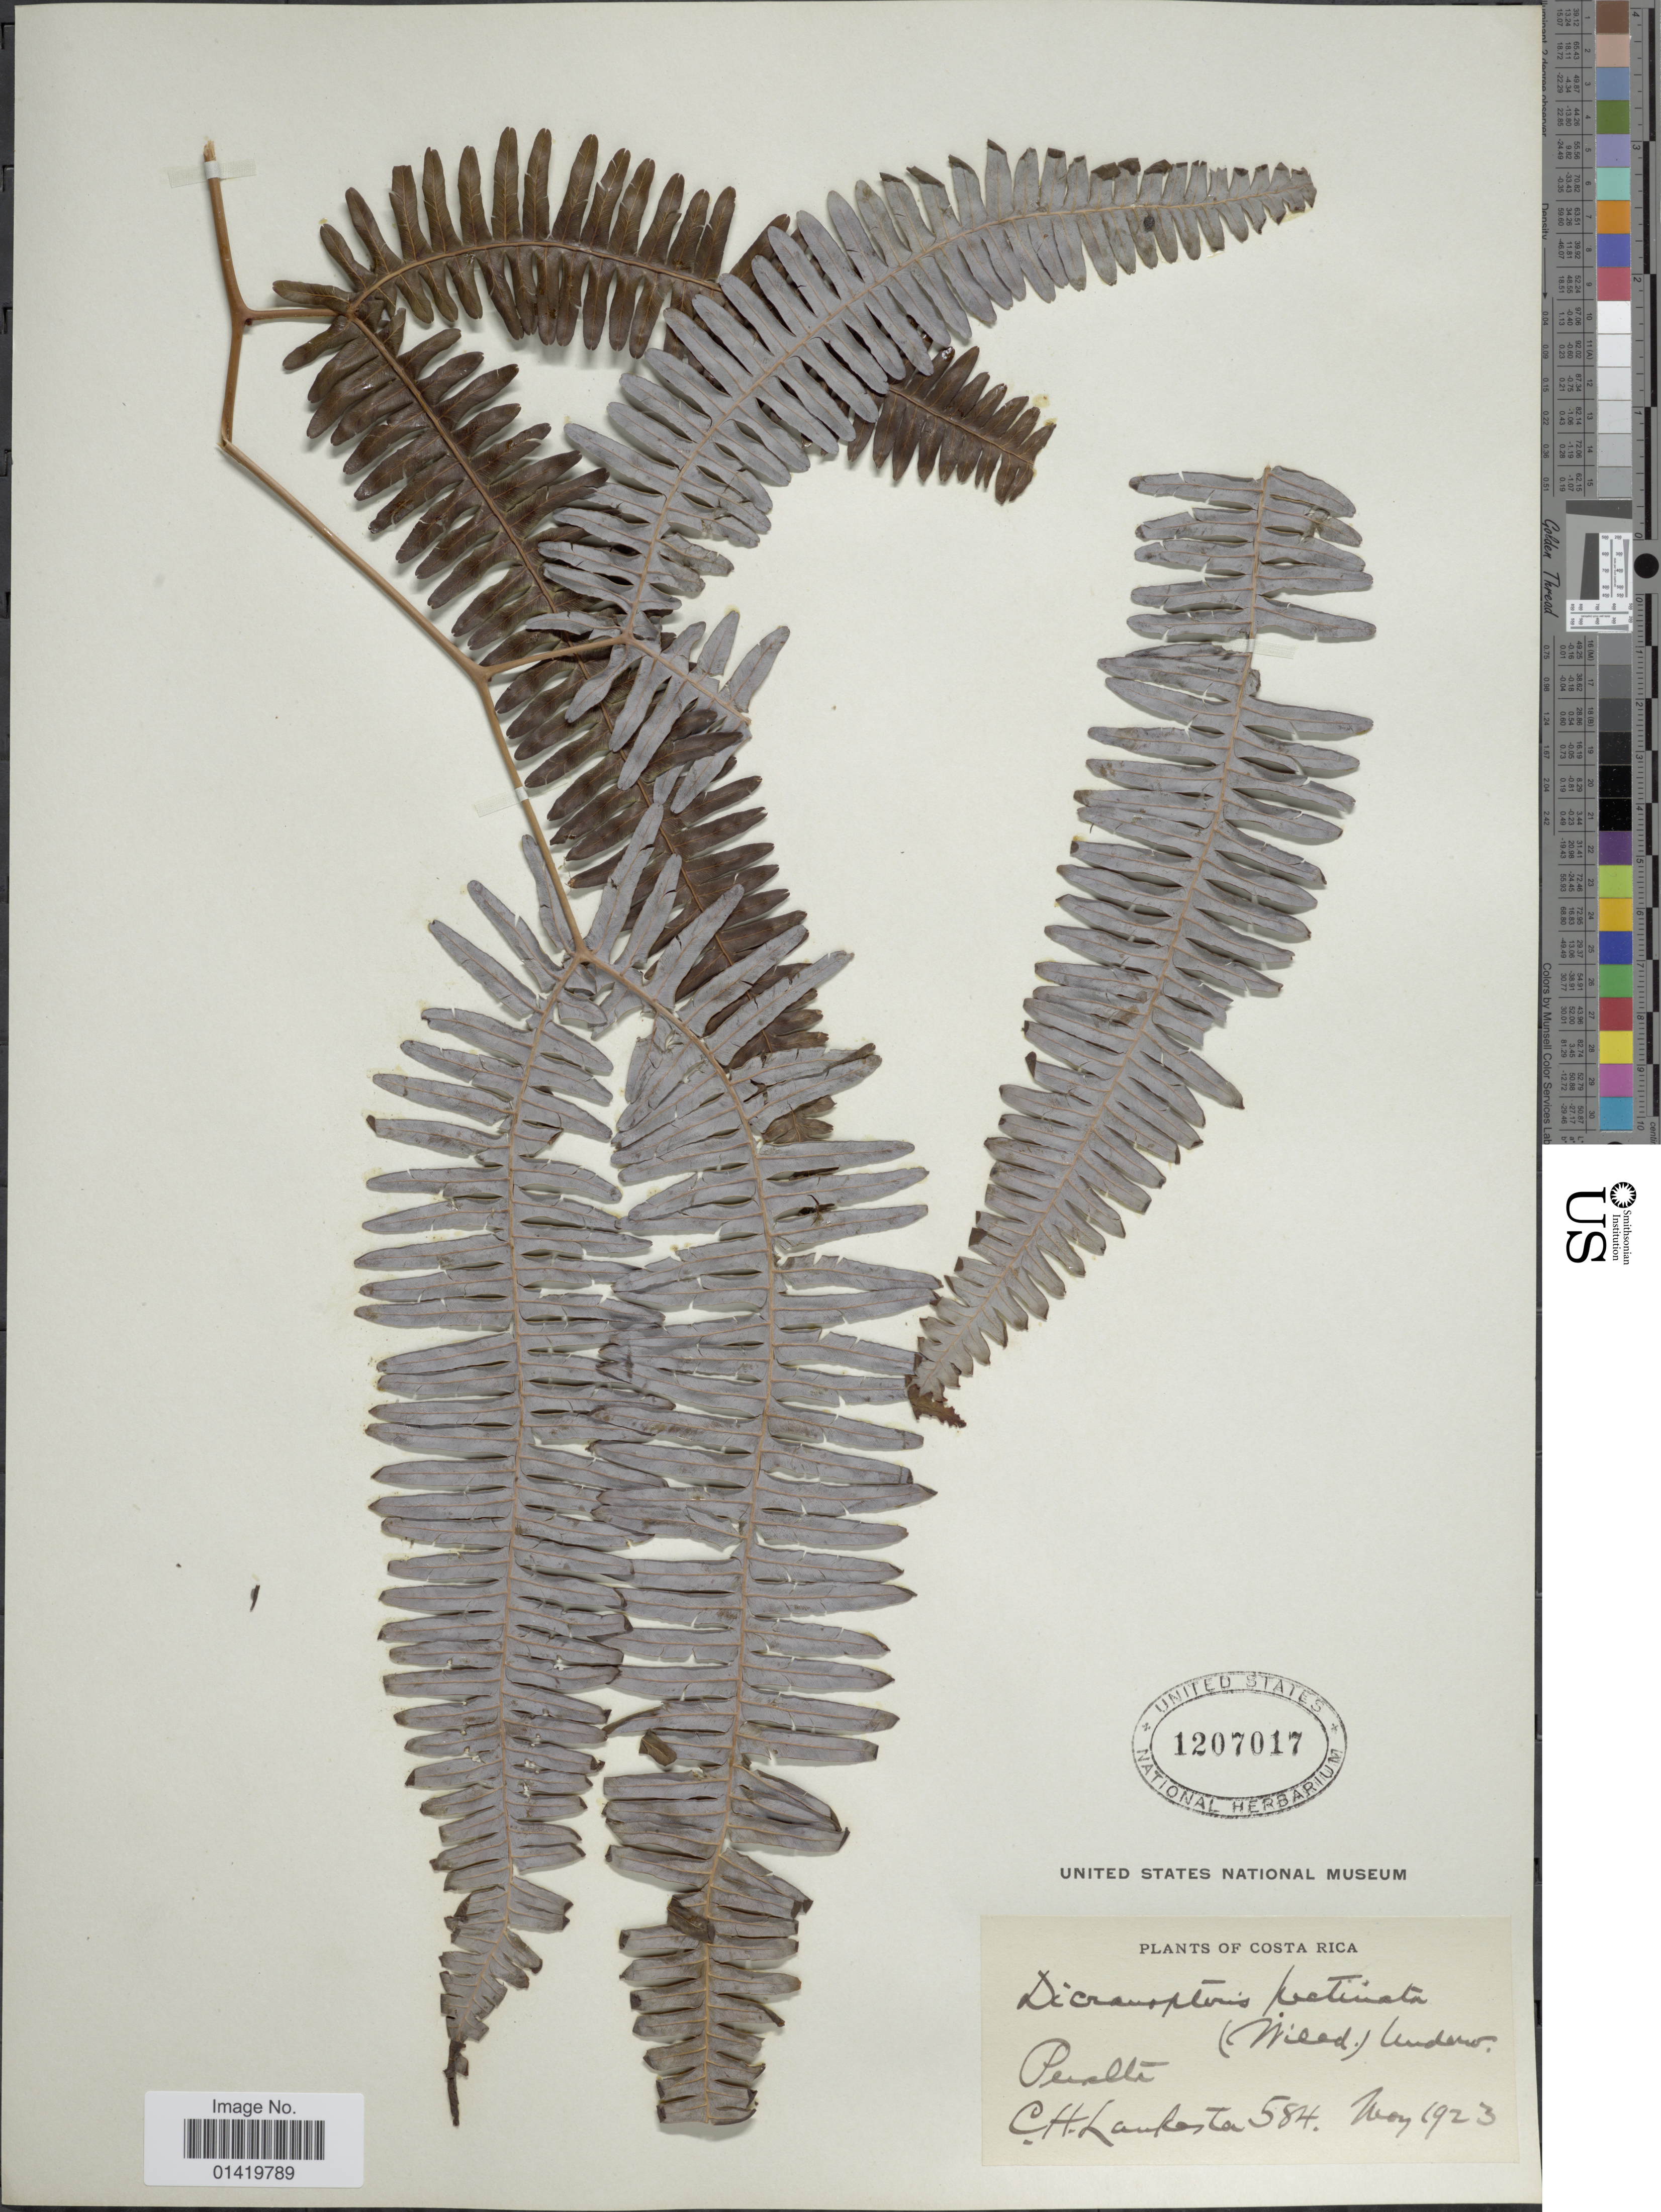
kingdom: Plantae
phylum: Tracheophyta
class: Polypodiopsida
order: Gleicheniales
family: Gleicheniaceae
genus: Gleichenella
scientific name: Gleichenella pectinata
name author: (Willd.) Ching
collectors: C. H. Lankester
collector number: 584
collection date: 1923-05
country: Costa Rica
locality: Peralta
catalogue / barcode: US 1207017